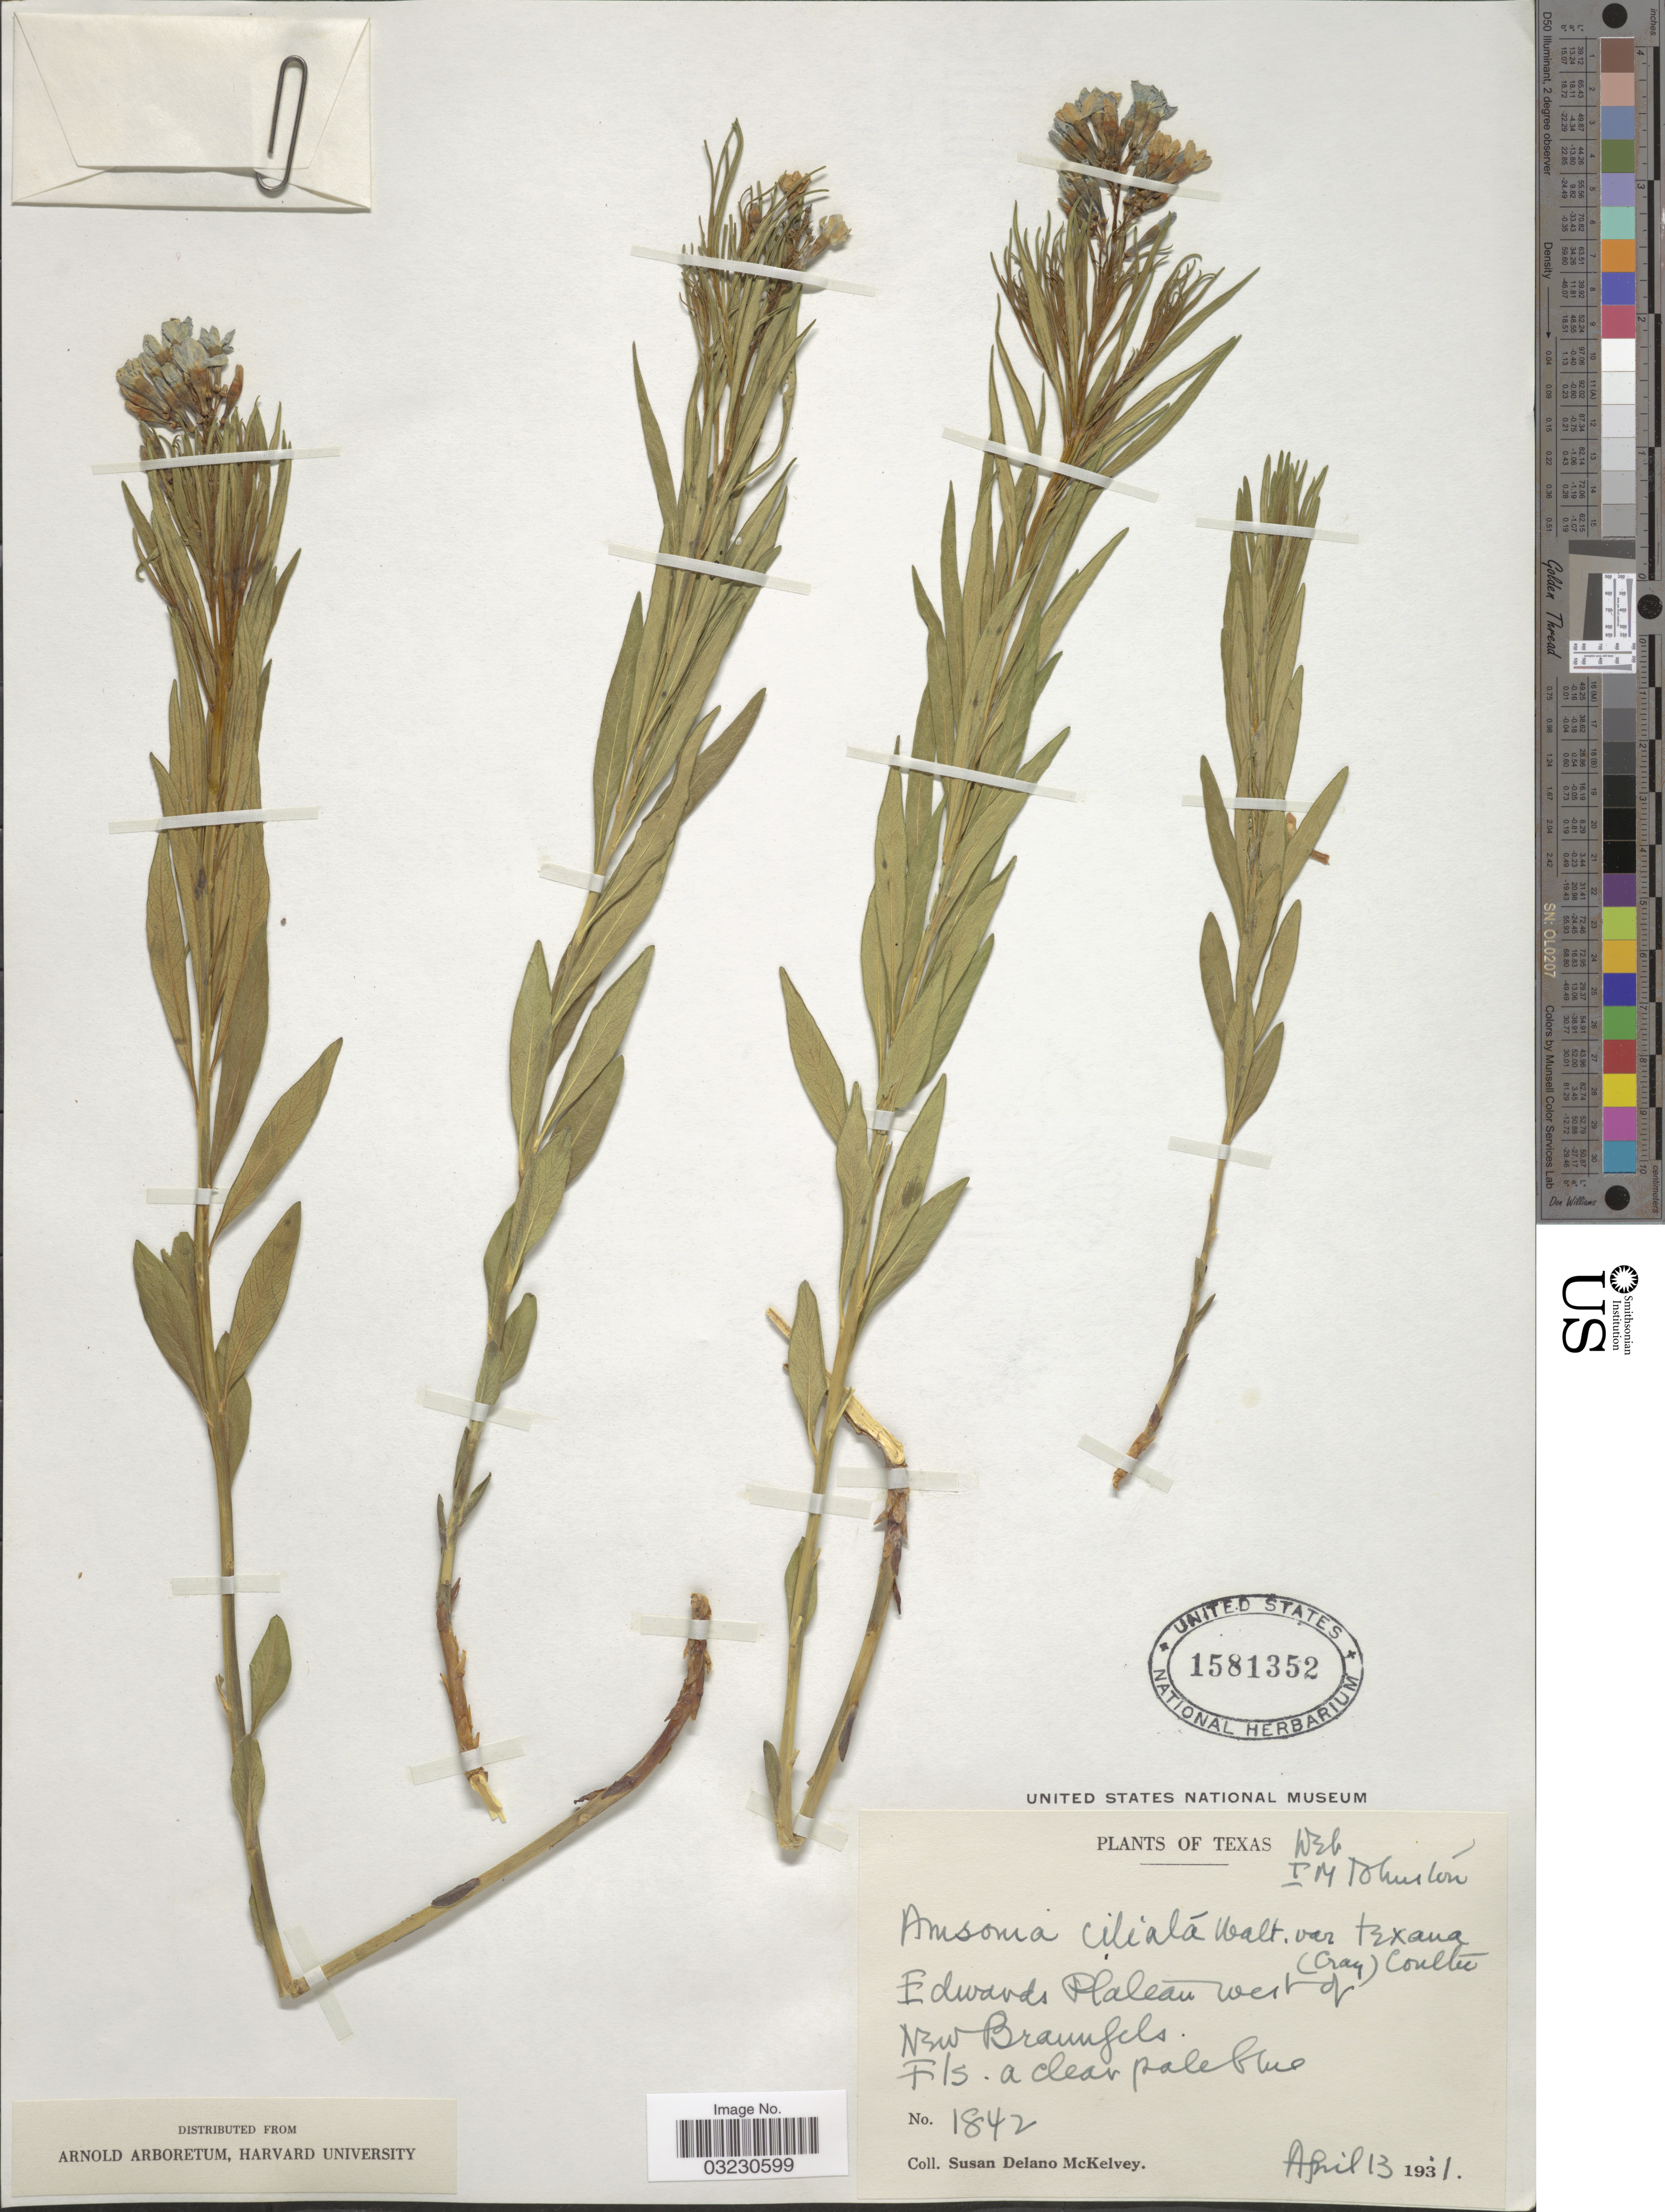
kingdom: Plantae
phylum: Tracheophyta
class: Magnoliopsida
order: Gentianales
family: Apocynaceae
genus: Amsonia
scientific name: Amsonia texana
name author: (A. Gray) A. Heller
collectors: S. A. McKelvey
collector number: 1842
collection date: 1931-04-13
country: United States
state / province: Texas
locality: Edwards Plateau west of New Braunfels.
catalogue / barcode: US 1581352